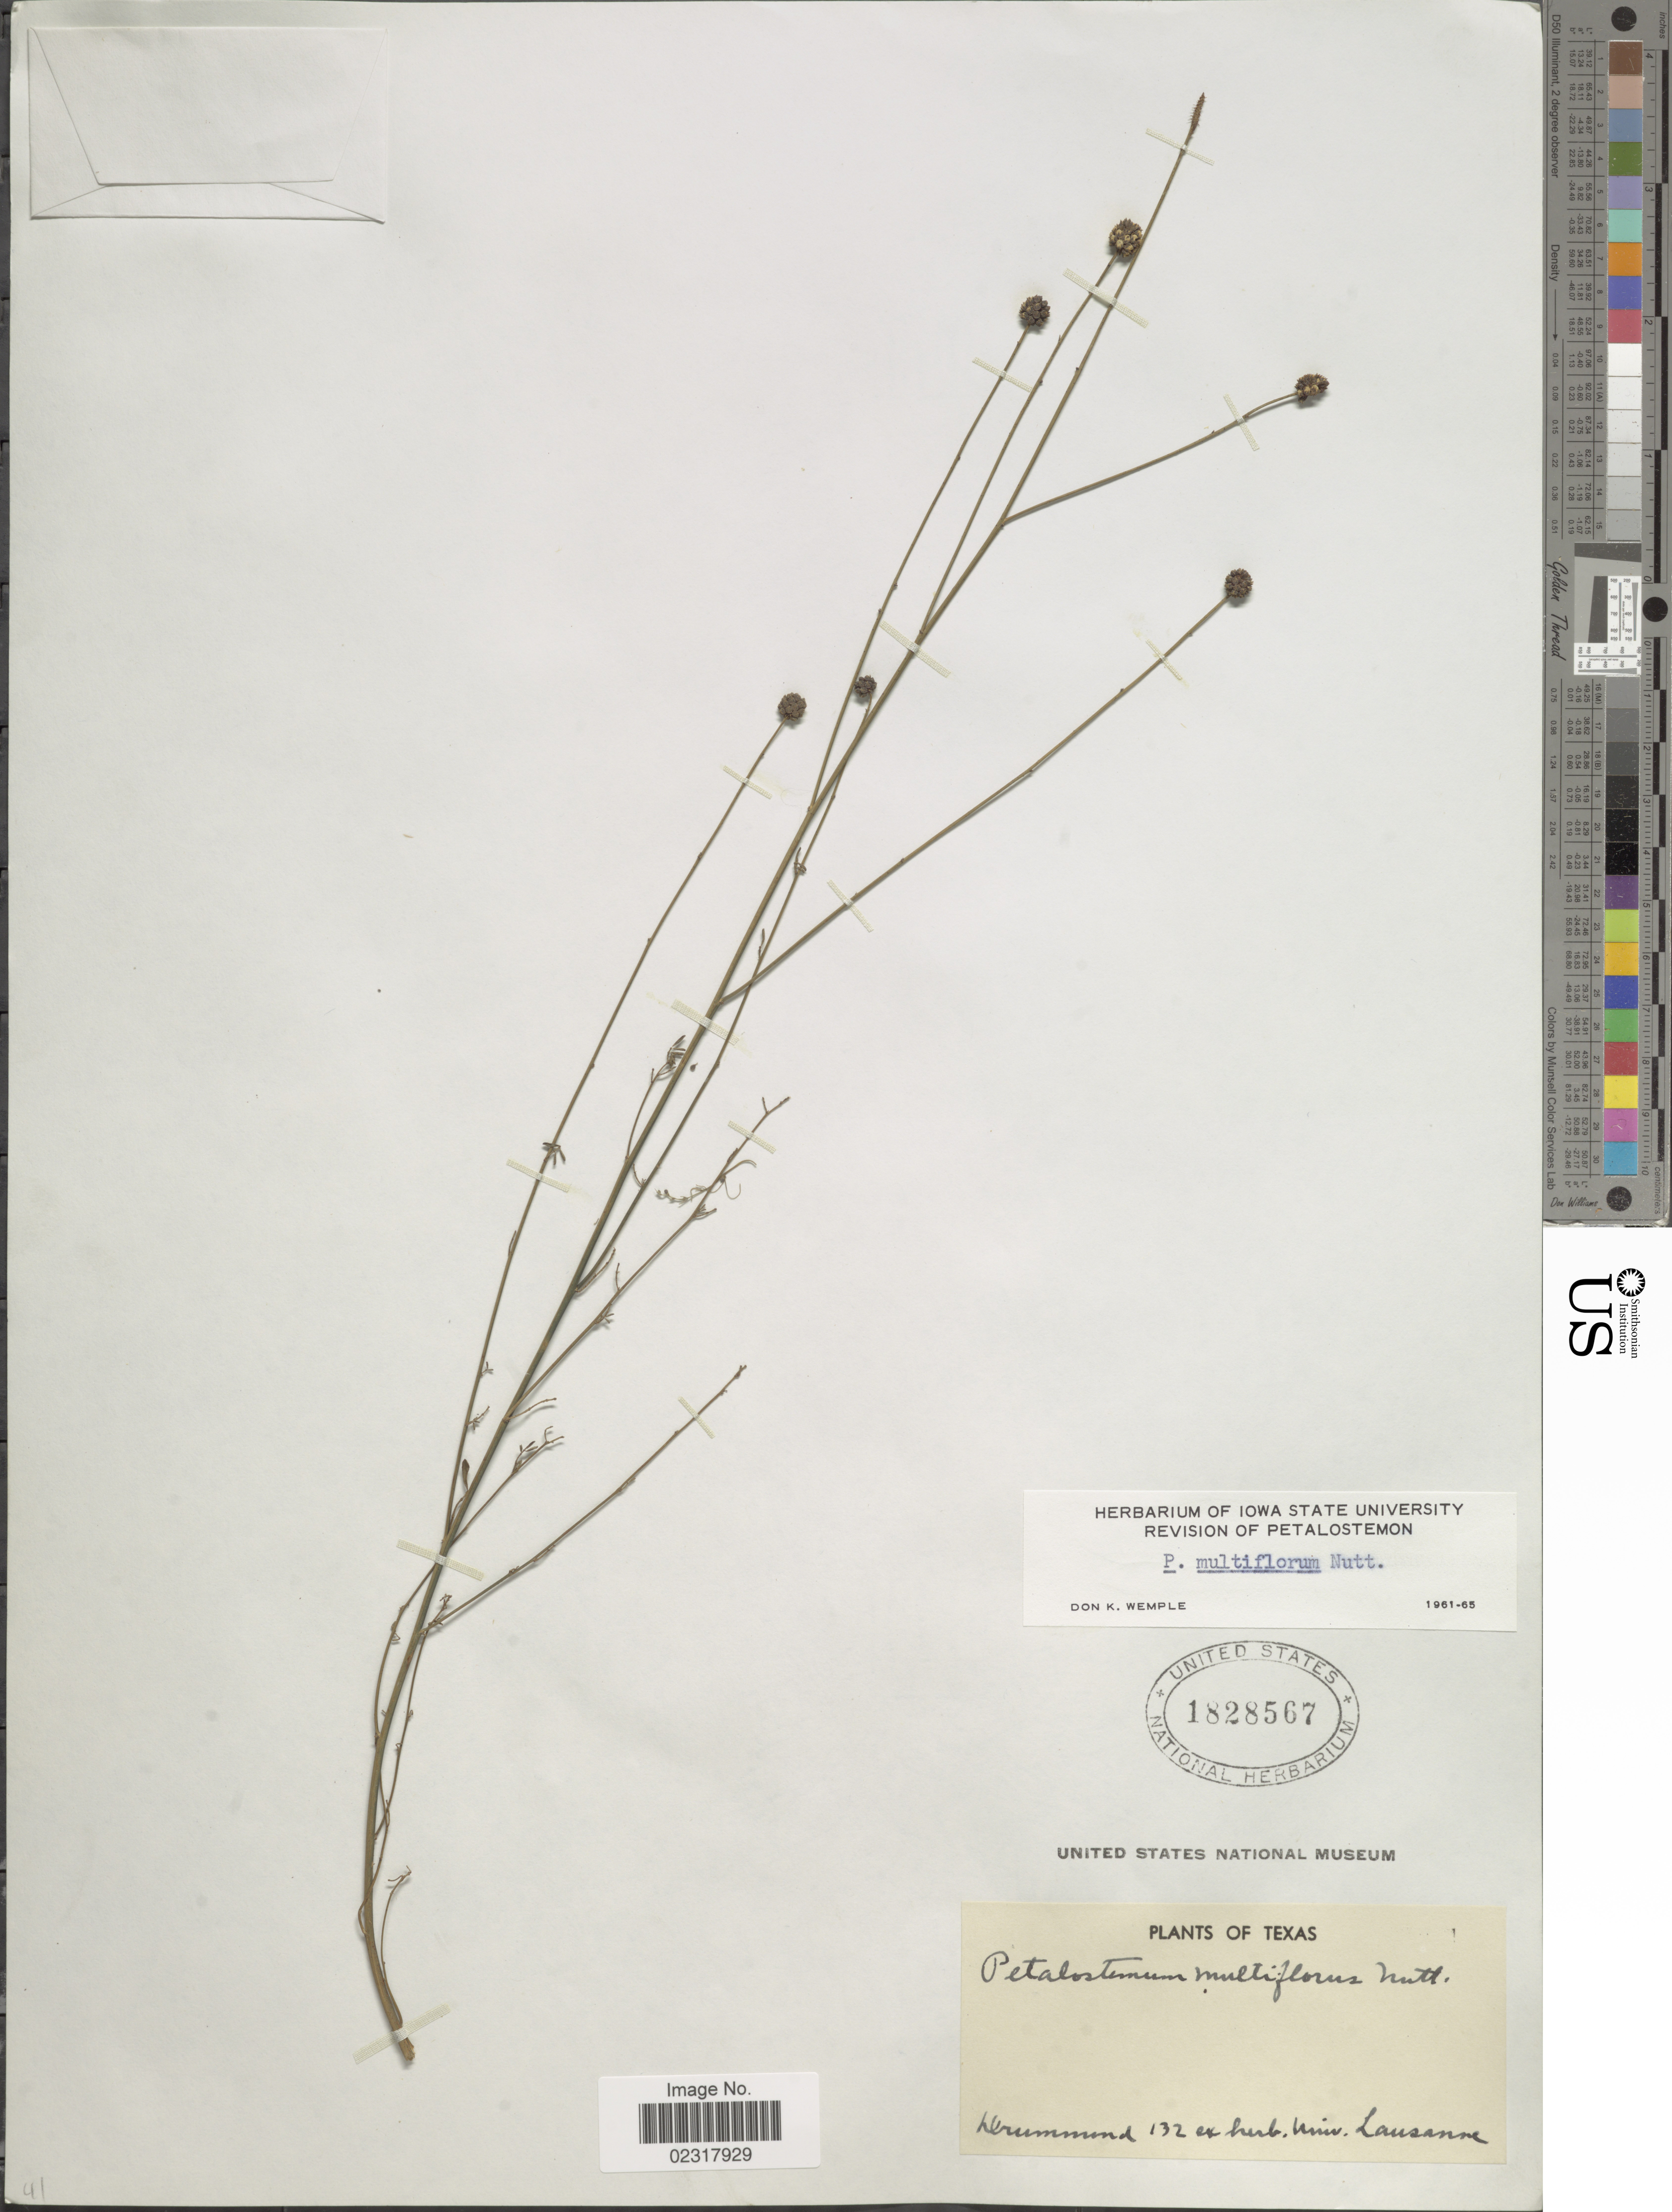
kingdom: Plantae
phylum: Tracheophyta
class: Magnoliopsida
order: Fabales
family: Fabaceae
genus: Dalea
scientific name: Dalea multiflora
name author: (Nutt.) Shinners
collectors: -. Drummond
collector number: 132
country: United States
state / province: Texas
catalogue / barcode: US 1828567